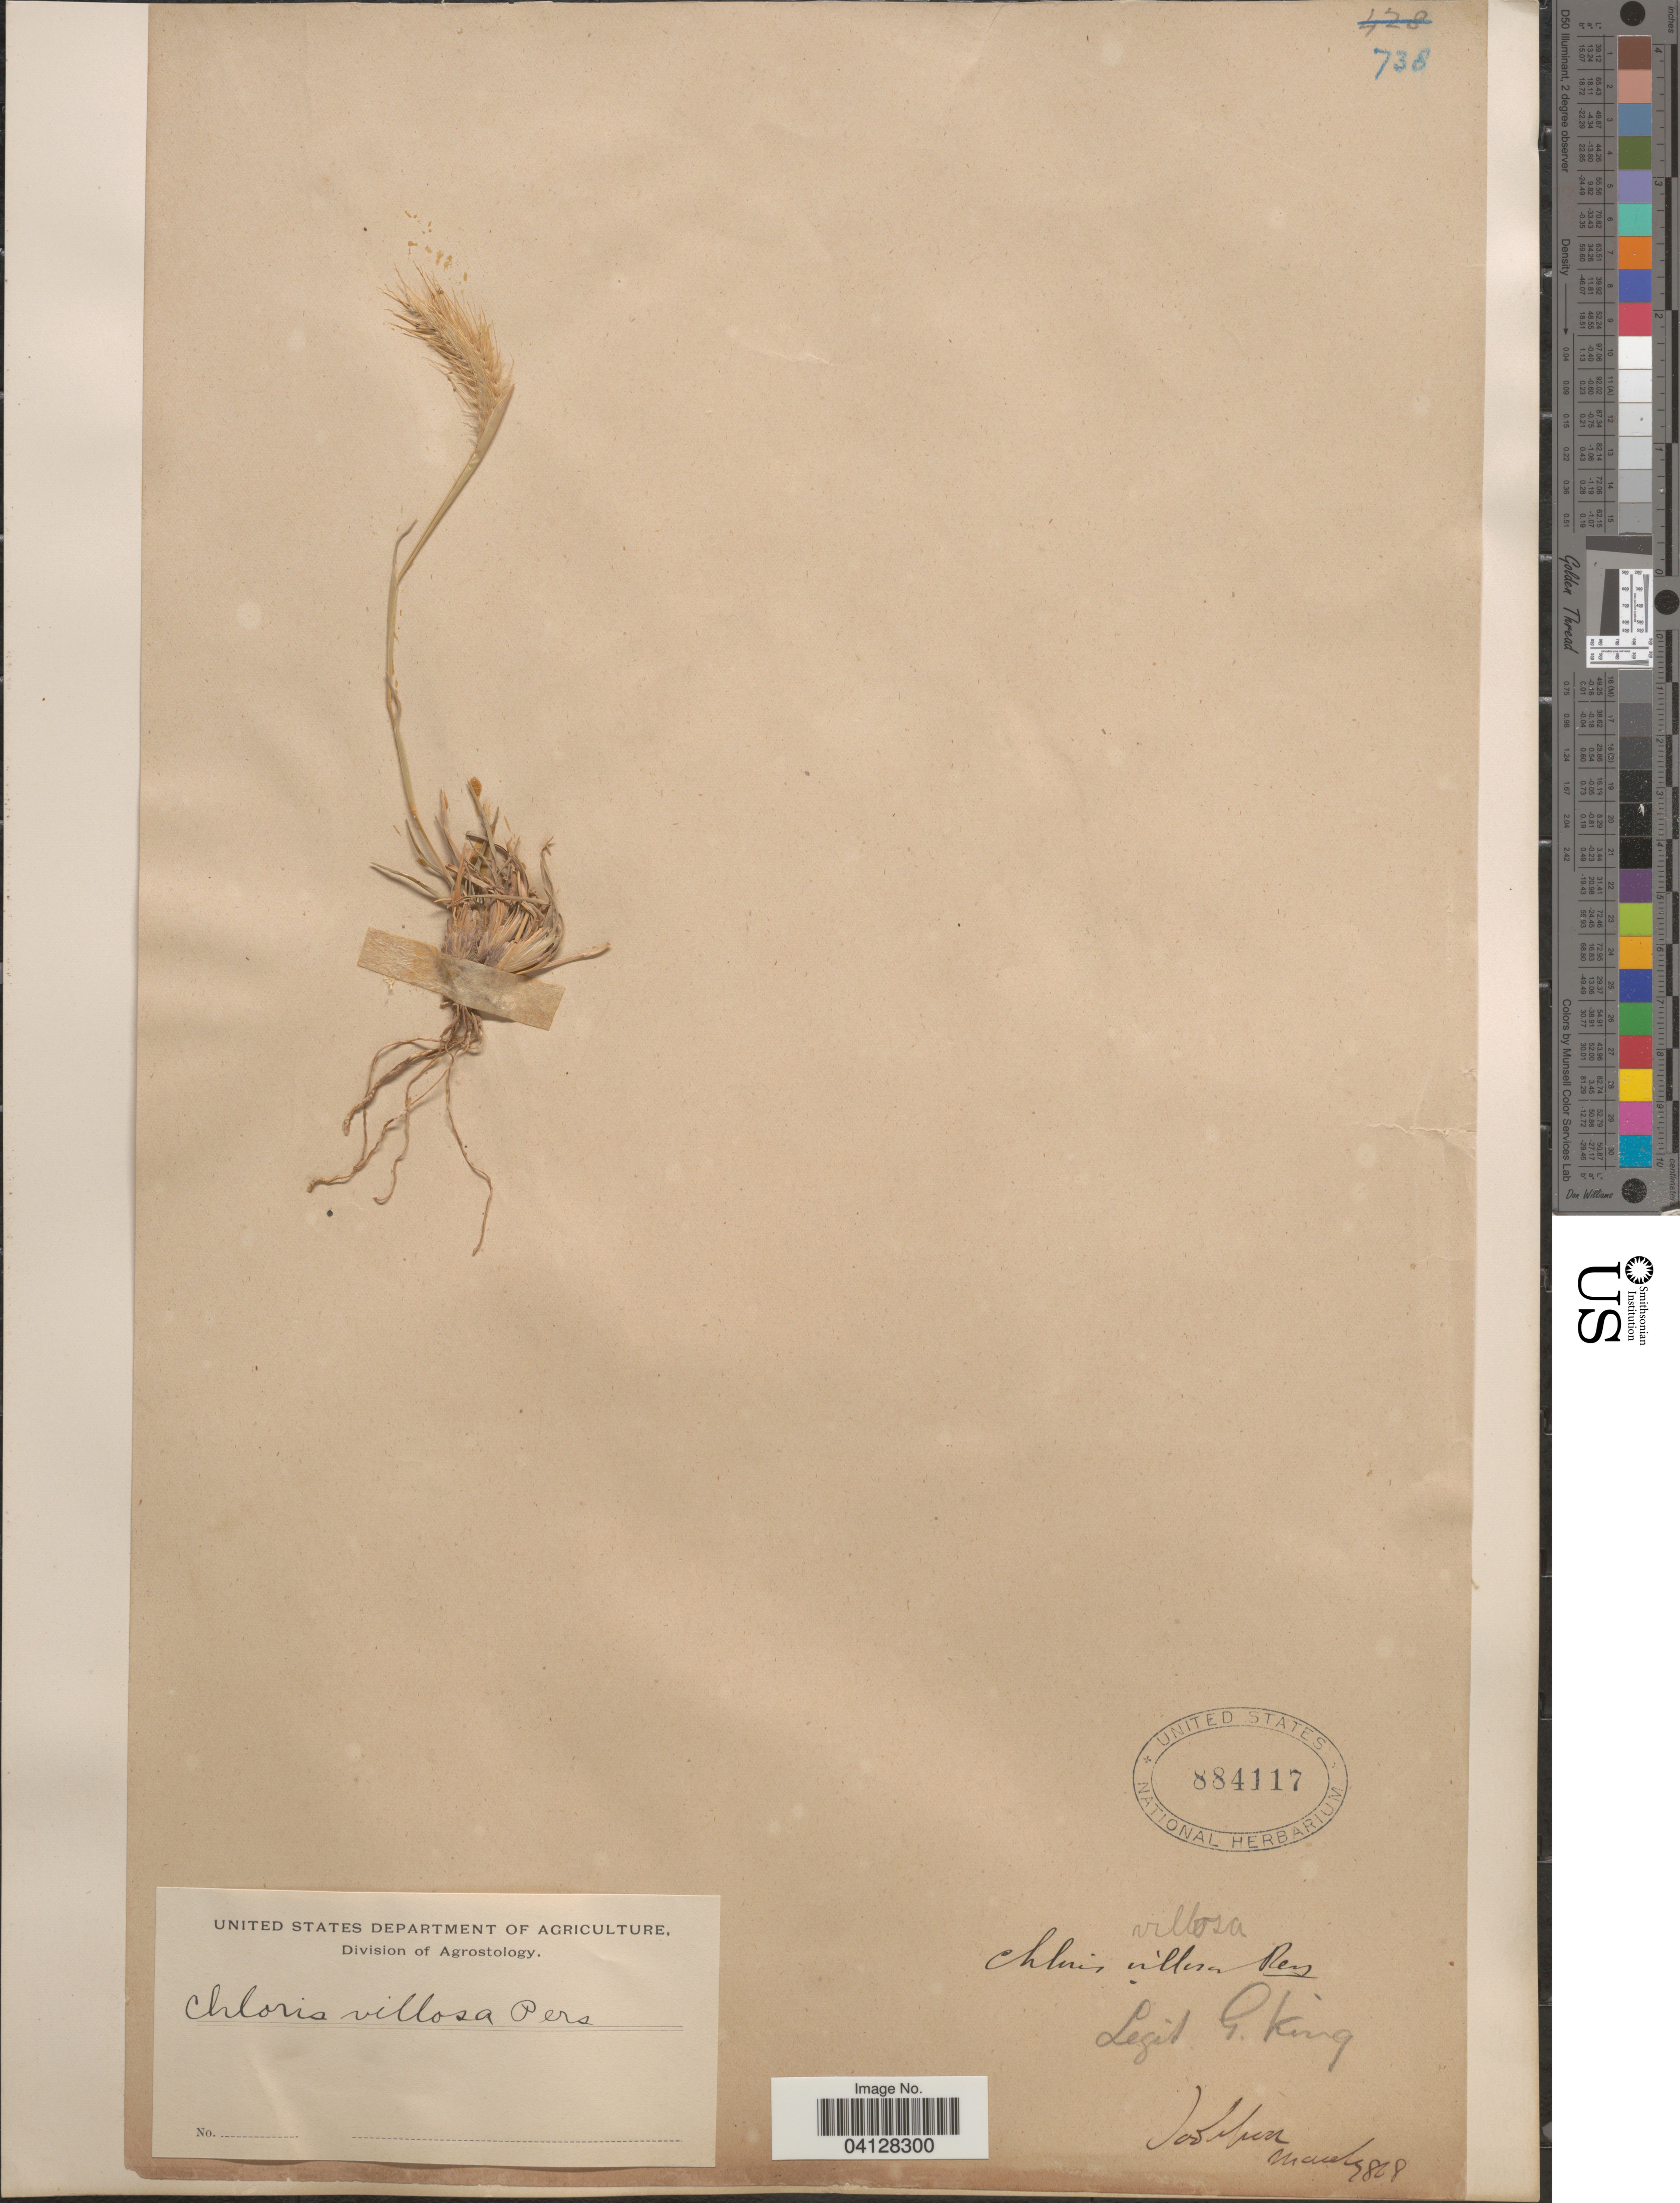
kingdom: Plantae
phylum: Tracheophyta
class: Liliopsida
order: Poales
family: Poaceae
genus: Chloris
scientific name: Chloris villosa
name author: (Desf.) Pers.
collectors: G. King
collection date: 1868-03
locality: [illegible text].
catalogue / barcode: US 884117